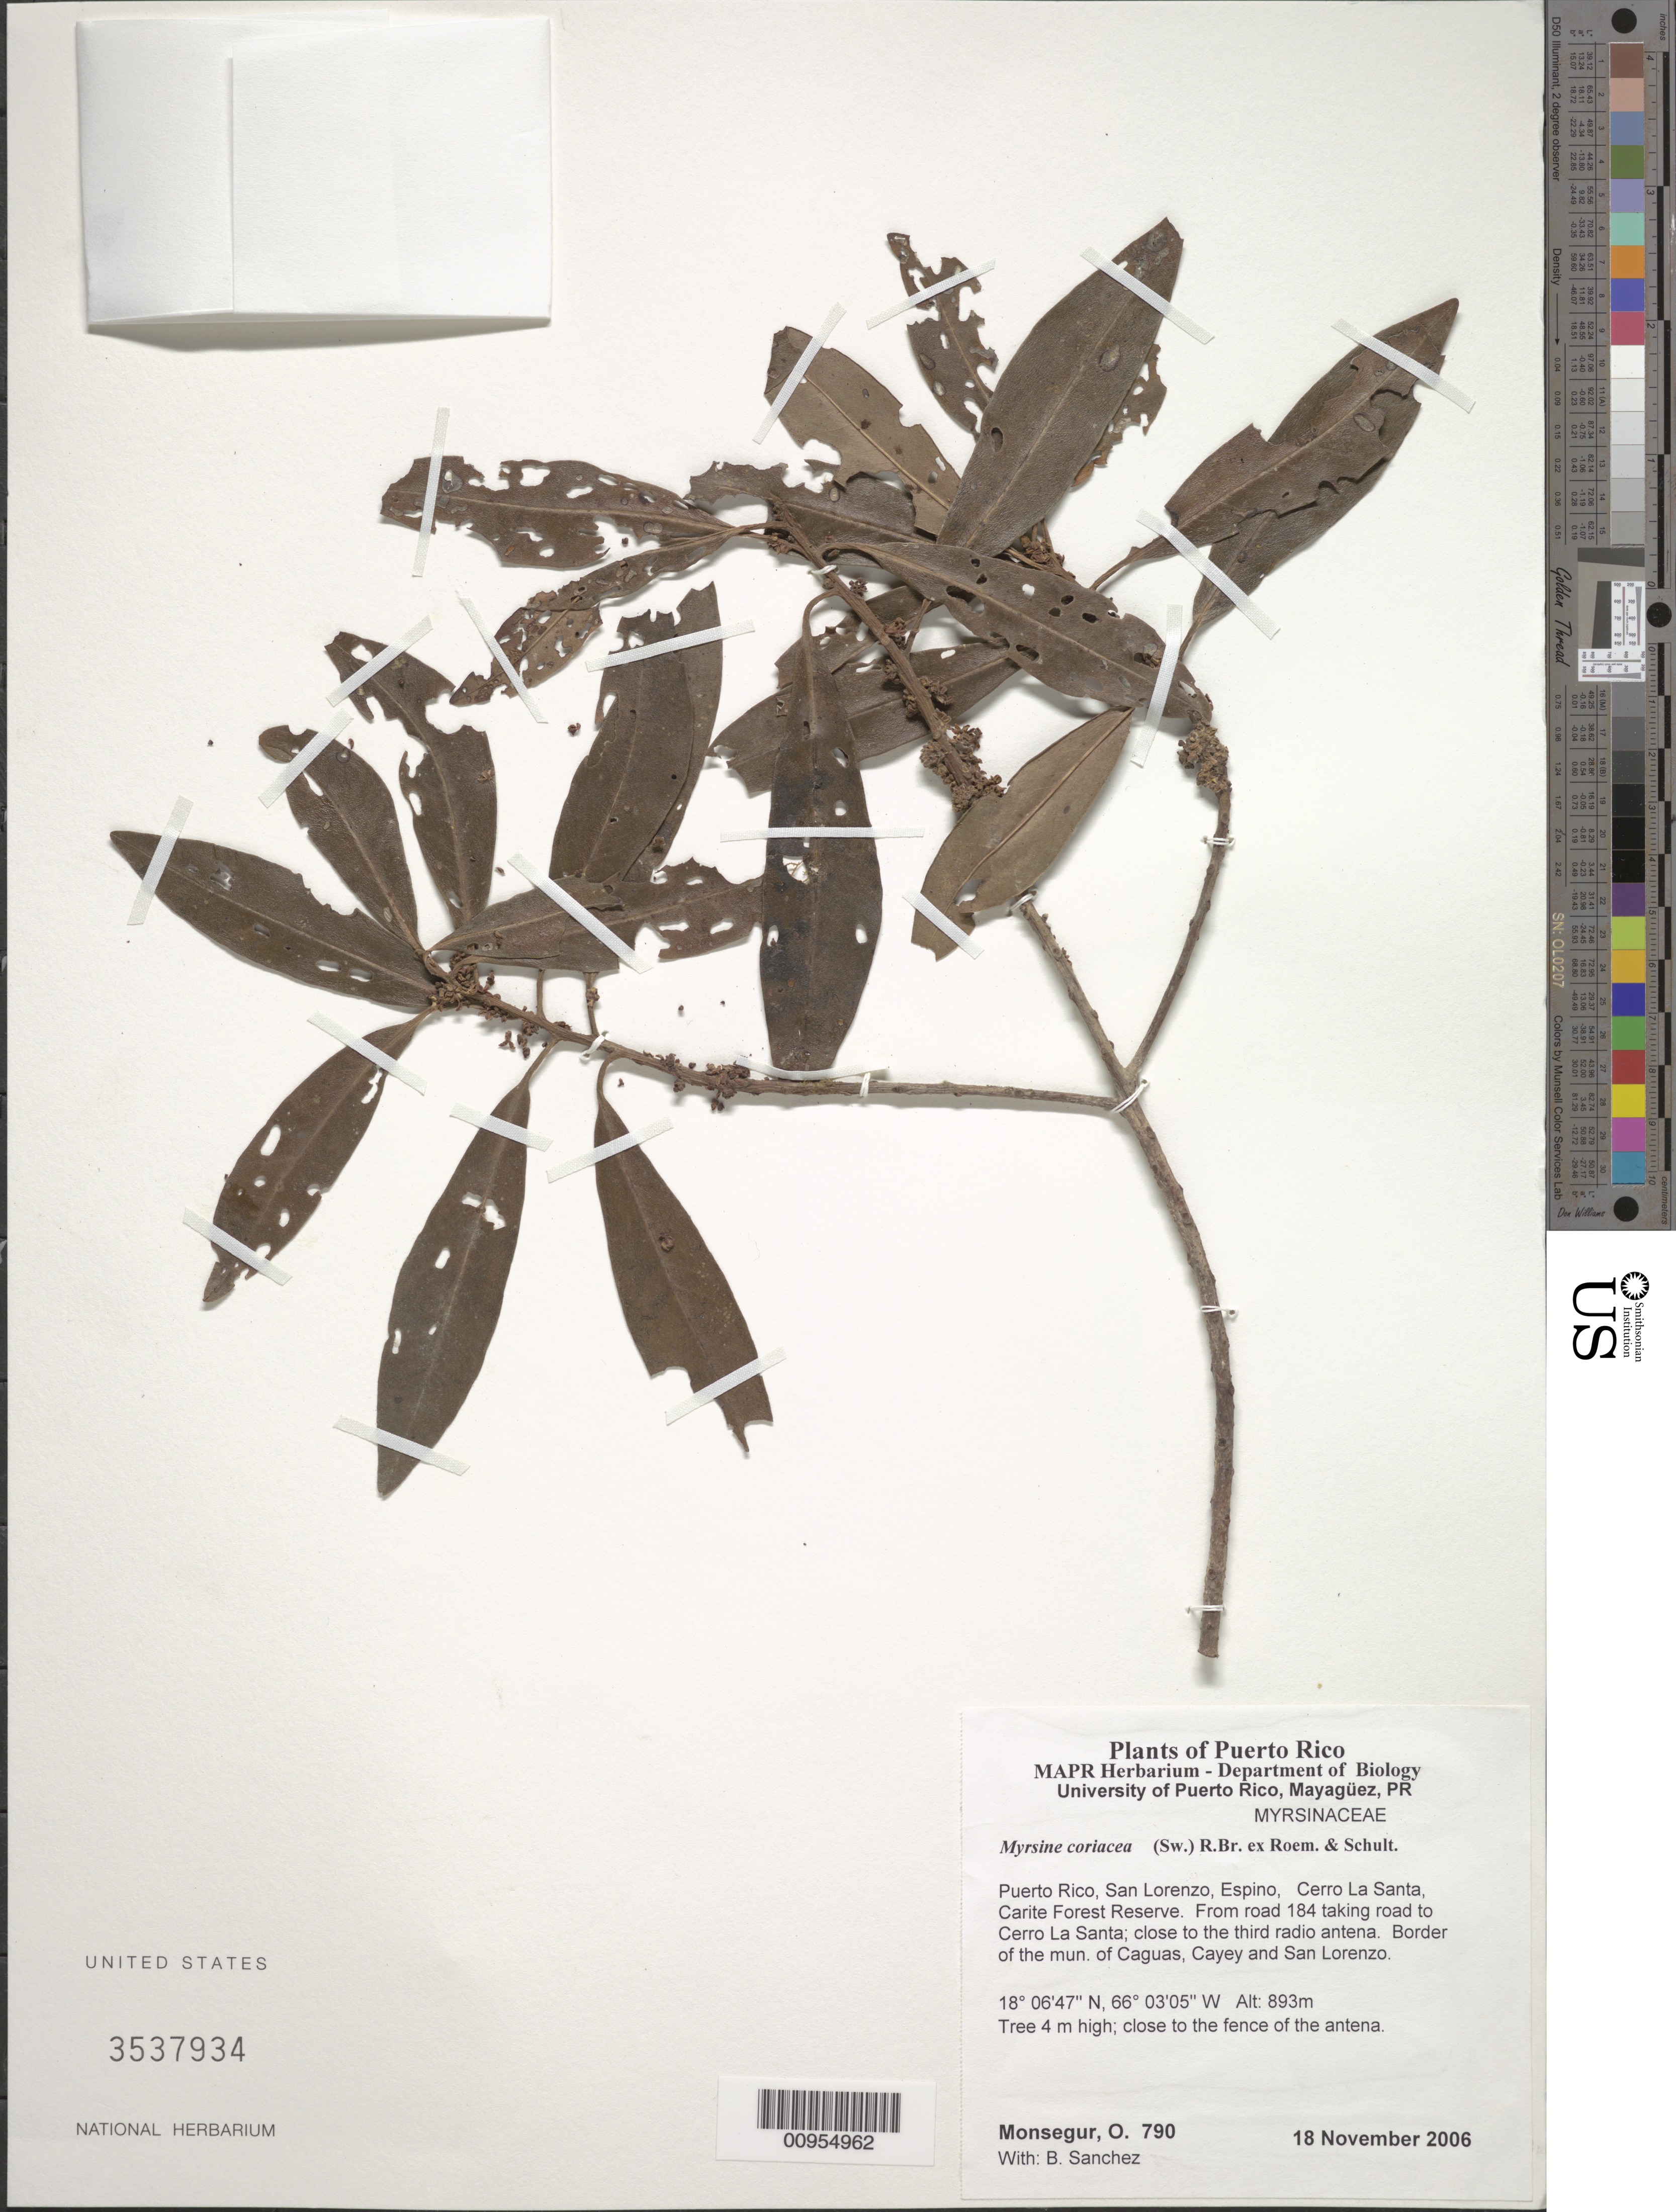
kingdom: Plantae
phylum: Tracheophyta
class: Magnoliopsida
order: Ericales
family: Primulaceae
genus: Myrsine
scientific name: Myrsine coriacea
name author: (Sw.) R. Br. ex Roem. & Schult.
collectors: O. Monsegur & B. Sánchez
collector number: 790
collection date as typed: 18 Nov 2006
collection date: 2006-11-18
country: Puerto Rico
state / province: San Lorenzo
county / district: Espino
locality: Carite Forest Reserve. Cerro La Santa, from road 184 taking road to Cerro La Santa; close to the third radio antena. Border of the mun. of Caguas, Cayey and San Lorenzo.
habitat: Close to the fence of the antena.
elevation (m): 893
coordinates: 18.06473, 66.0305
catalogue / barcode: US 3537934